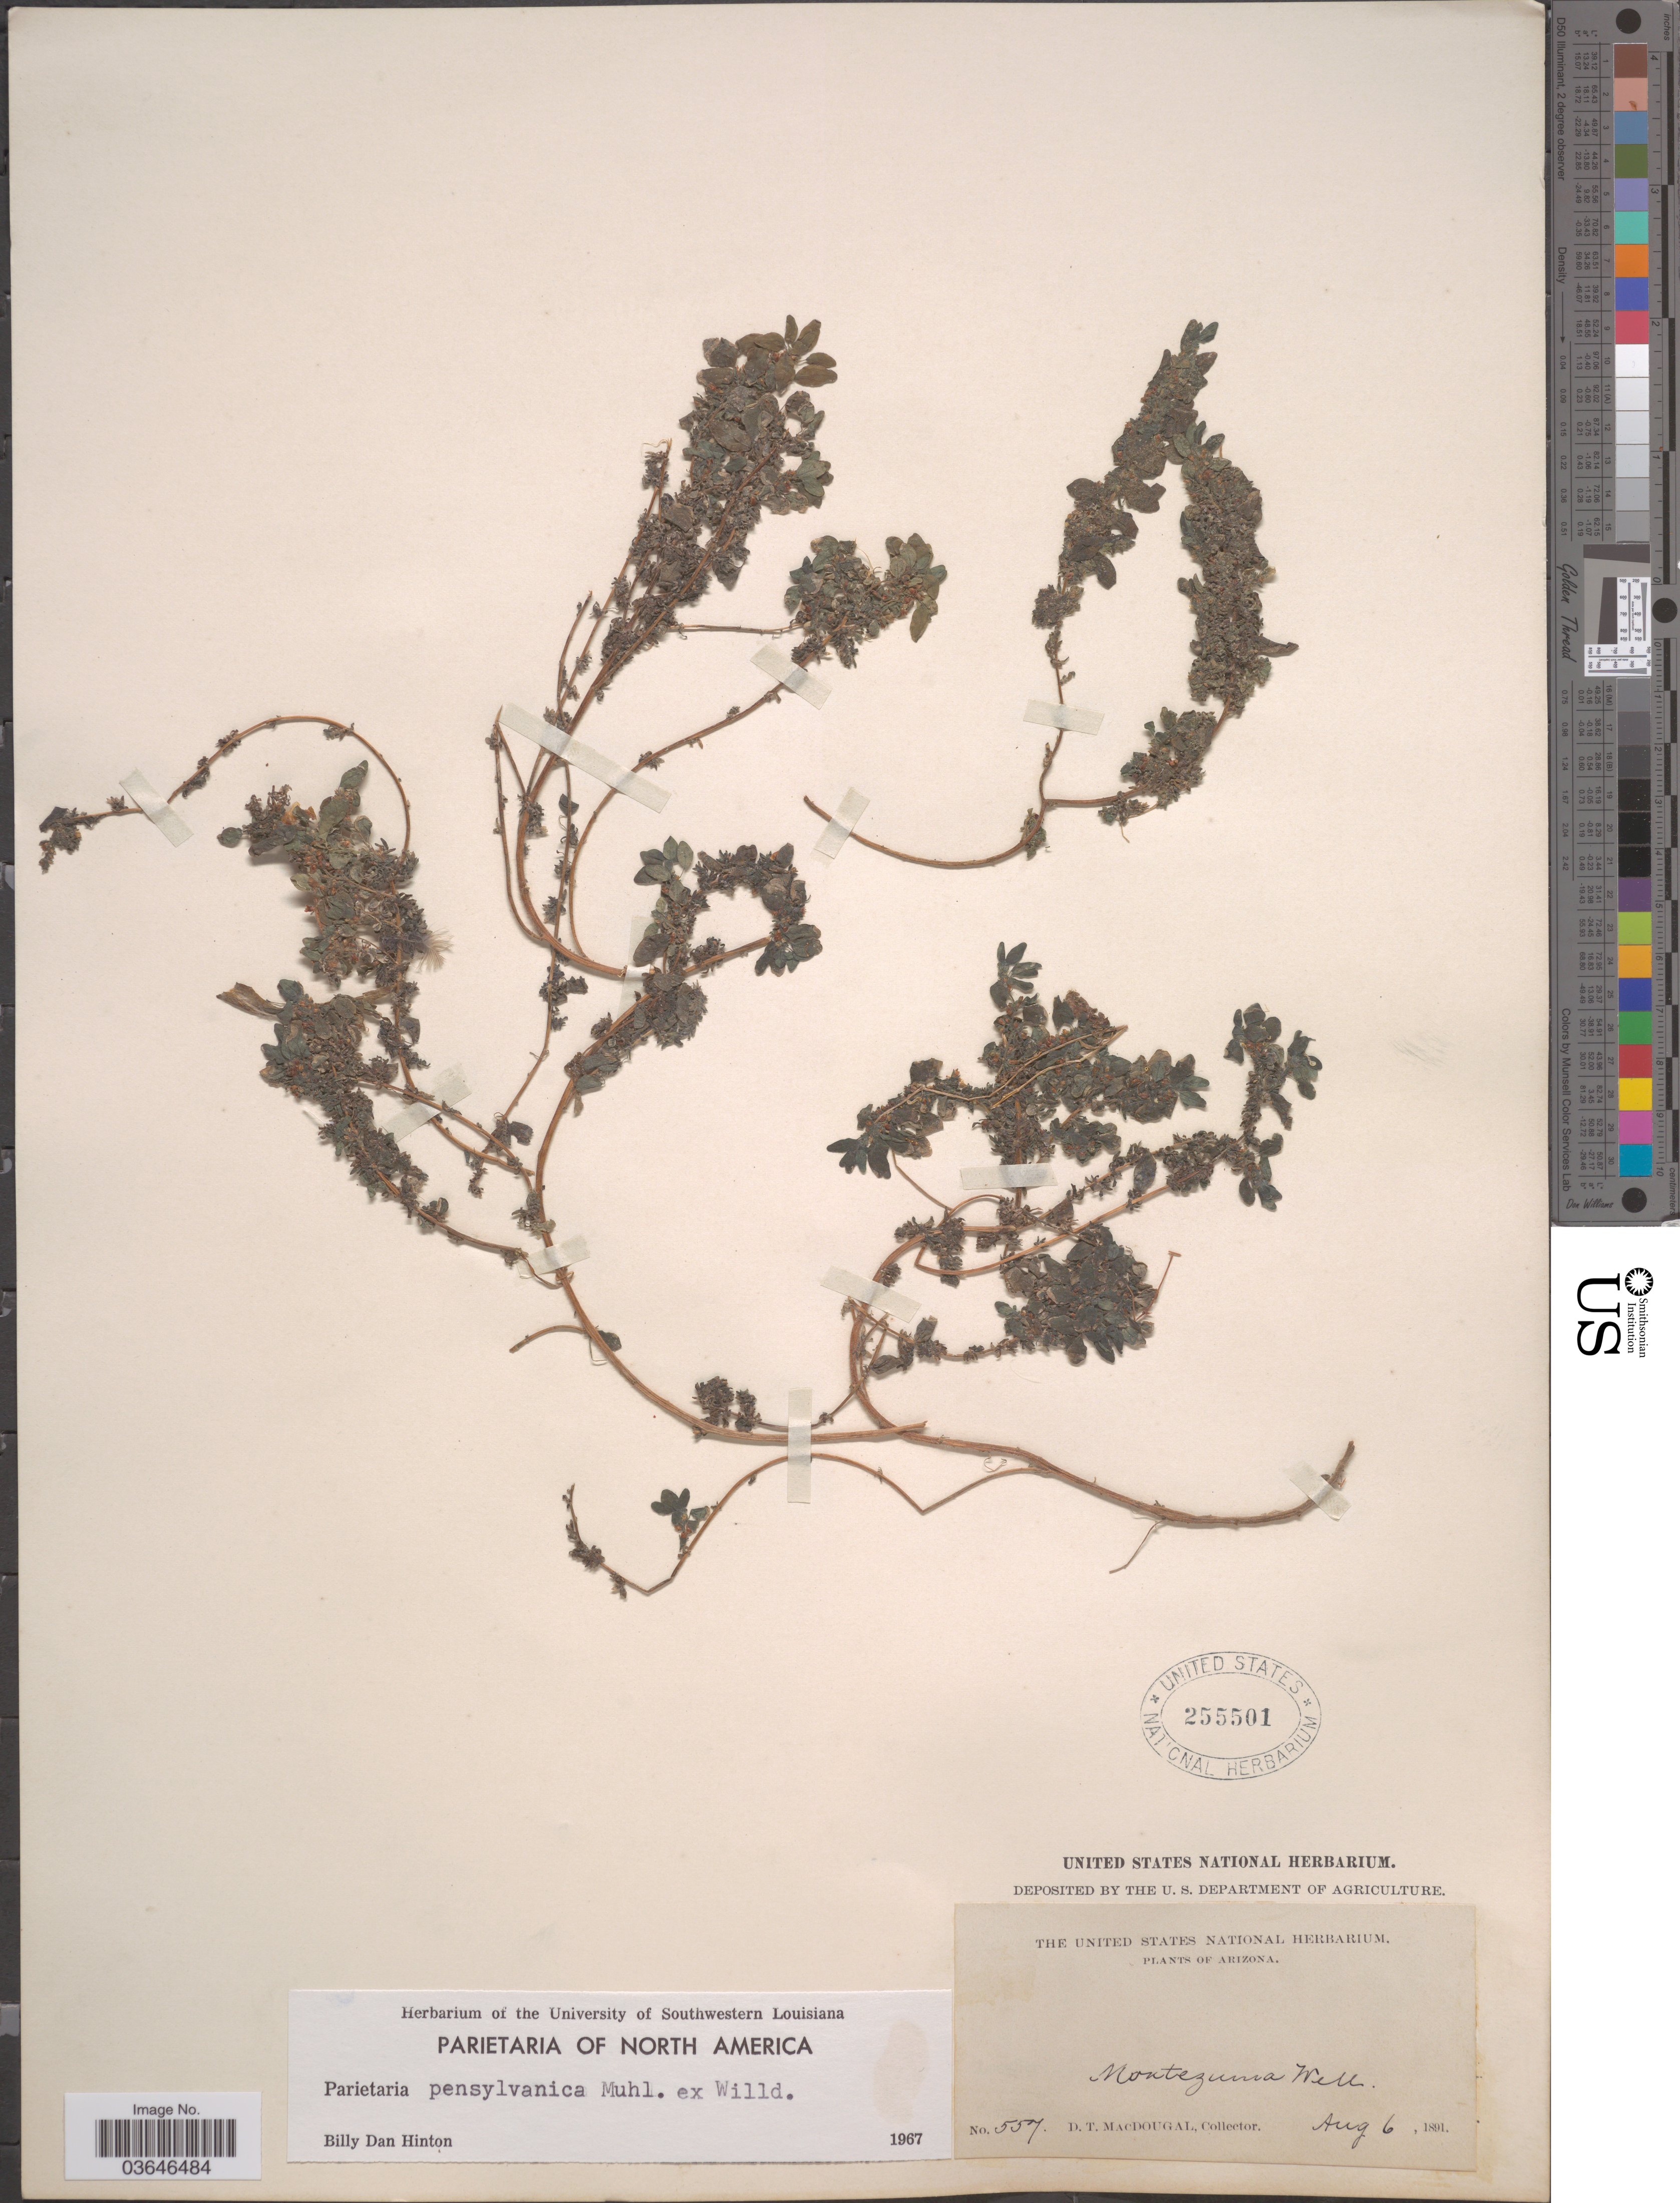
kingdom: Plantae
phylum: Tracheophyta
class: Magnoliopsida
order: Rosales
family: Urticaceae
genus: Parietaria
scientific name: Parietaria pensylvanica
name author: Muhl. ex Willd.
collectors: D. T. MacDougal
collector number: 557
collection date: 1891-08-06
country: United States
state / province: Arizona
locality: Montezuma Well.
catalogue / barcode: US 255501